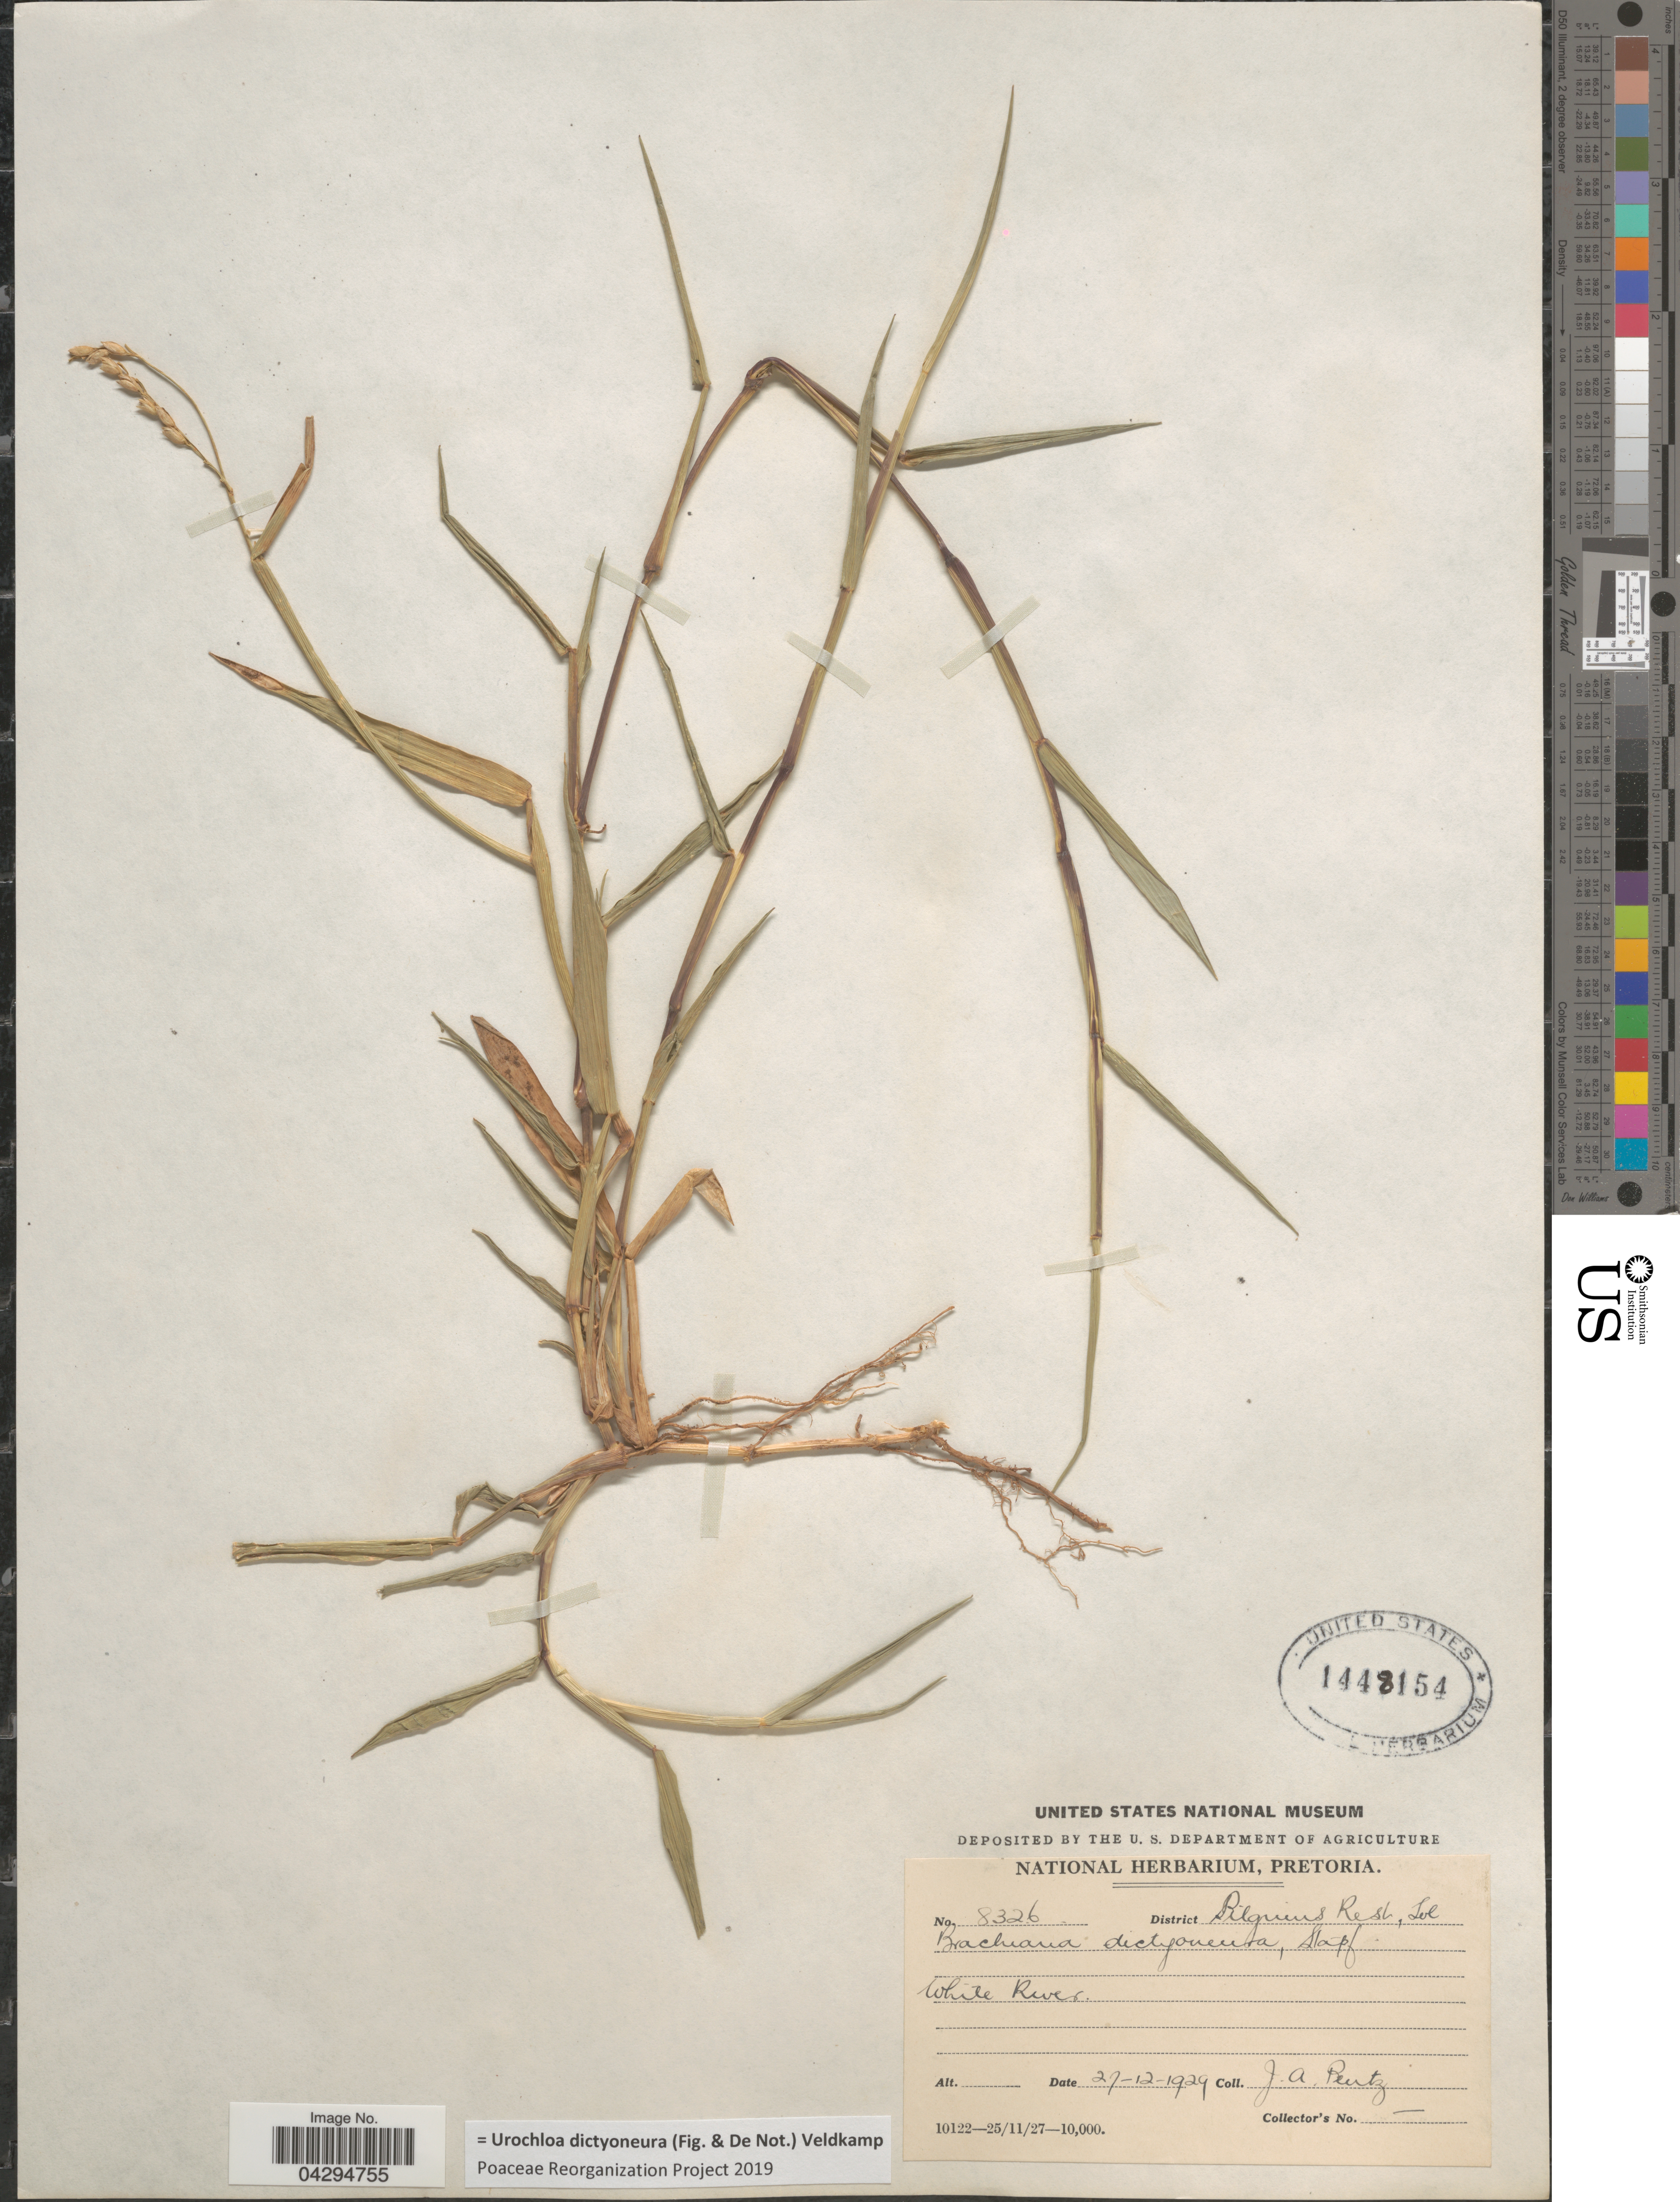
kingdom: Plantae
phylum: Tracheophyta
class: Liliopsida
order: Poales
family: Poaceae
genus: Urochloa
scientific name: Urochloa dictyoneura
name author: (Fig. & De Not.) Veldkamp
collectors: J. Pentz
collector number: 8326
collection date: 1929-12-27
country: South Africa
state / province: Mpumalanga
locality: District Pilgrims Rest, Tvl. White River.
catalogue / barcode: US 1448154